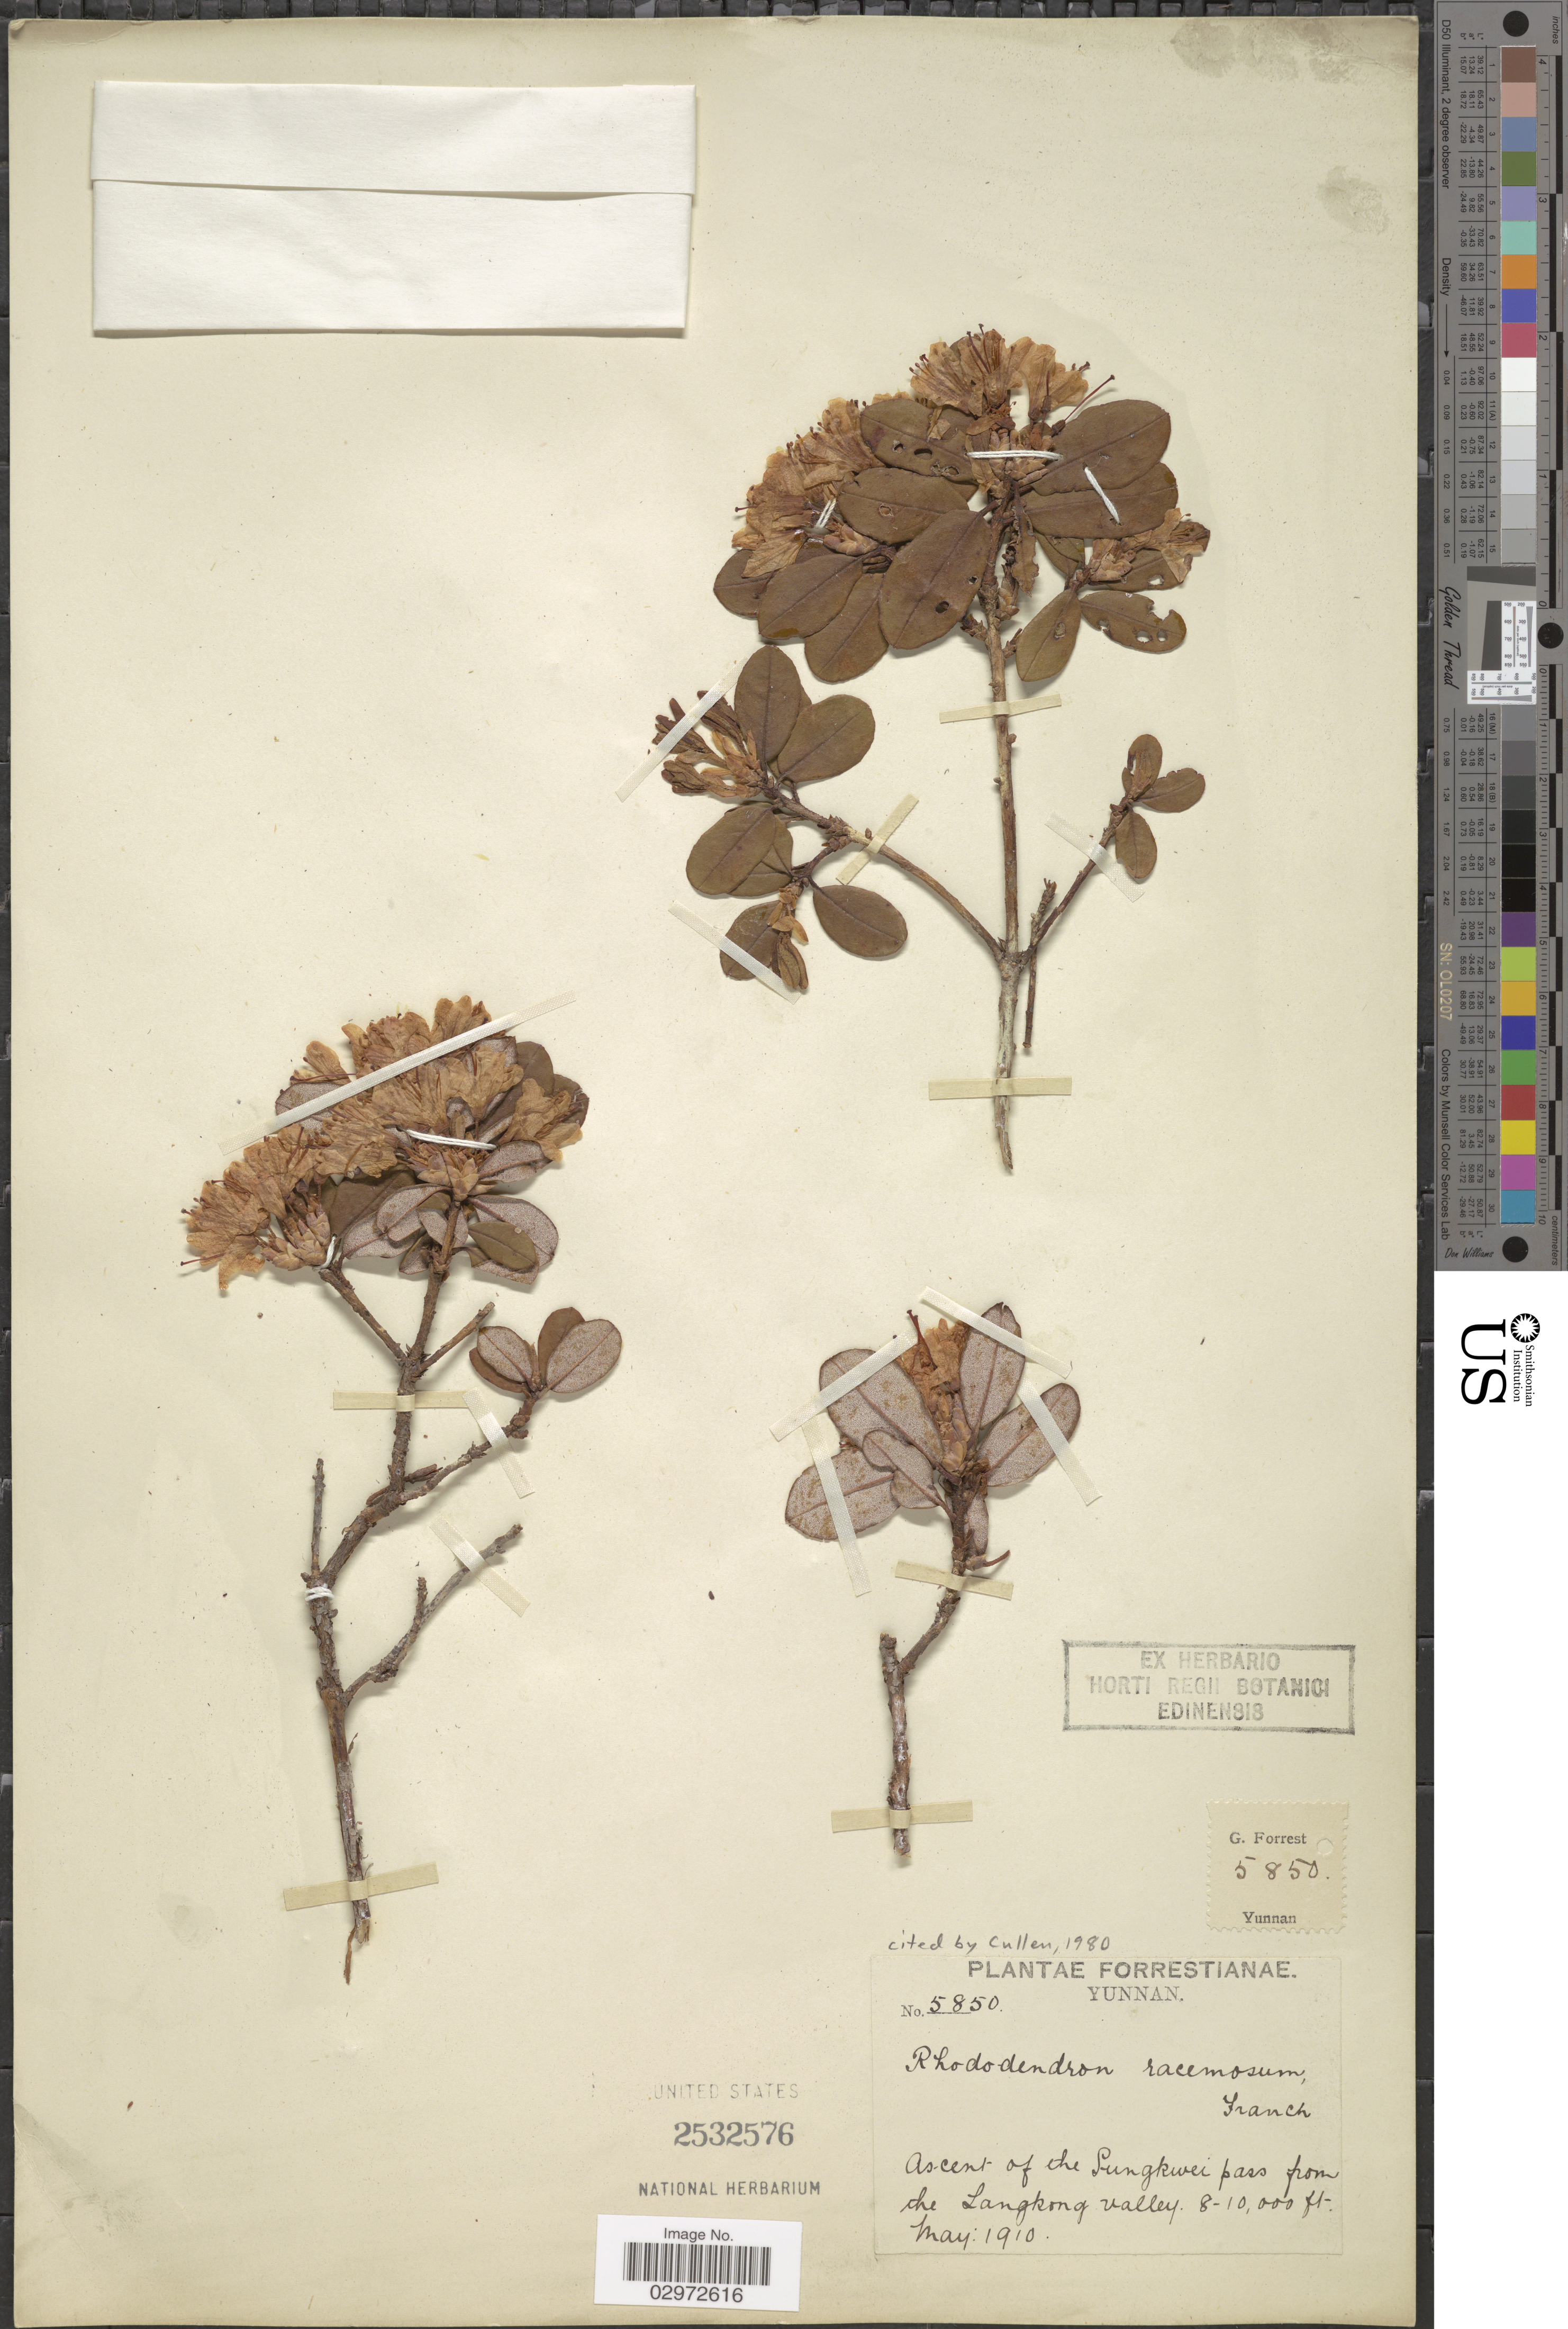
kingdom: Plantae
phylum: Tracheophyta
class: Magnoliopsida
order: Ericales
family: Ericaceae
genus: Rhododendron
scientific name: Rhododendron racemosum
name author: Franch.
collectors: G. Forrest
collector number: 5850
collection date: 1910-05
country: China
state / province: Yunnan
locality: Ascent of the Singkwei pass from the Langkong valley.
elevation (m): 2438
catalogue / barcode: US 2532576